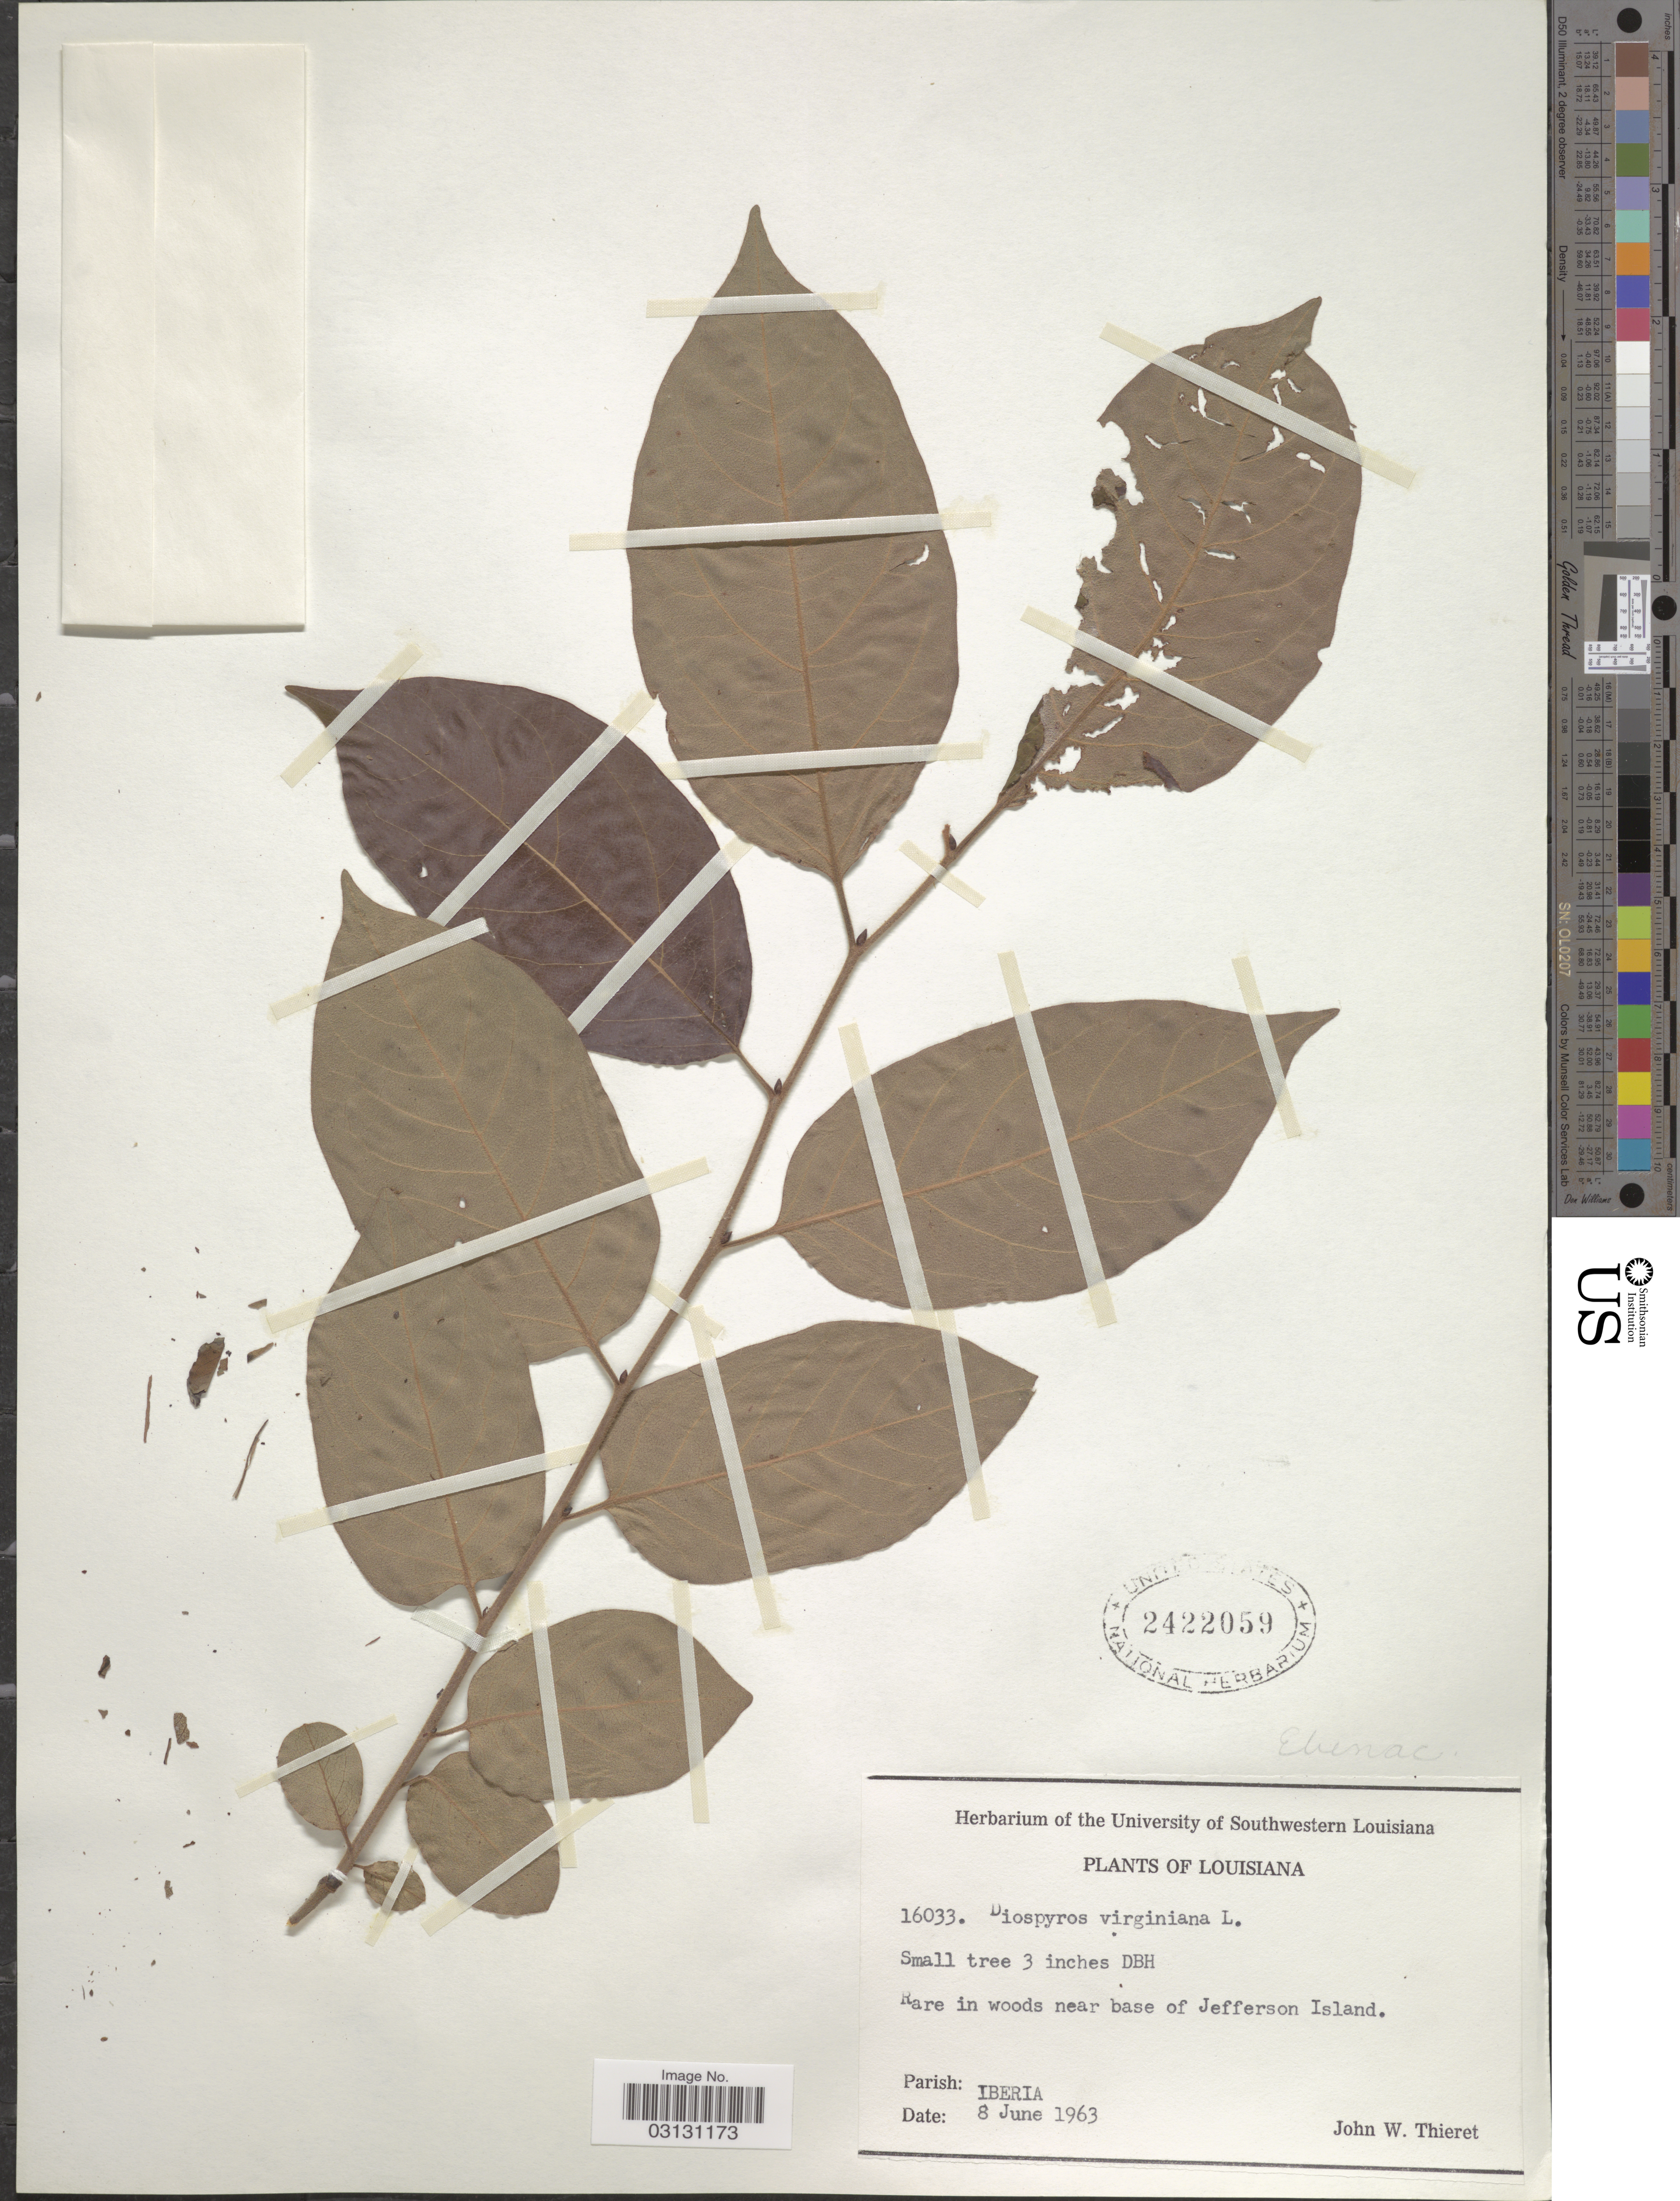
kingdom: Plantae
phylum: Tracheophyta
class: Magnoliopsida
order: Ericales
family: Ebenaceae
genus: Diospyros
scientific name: Diospyros virginiana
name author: L.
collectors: J. W. Thieret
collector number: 16033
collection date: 1963-06-08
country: United States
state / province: Louisiana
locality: Rare in woods near base of Jefferson Island. Parish: Iberia.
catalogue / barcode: US 2422059